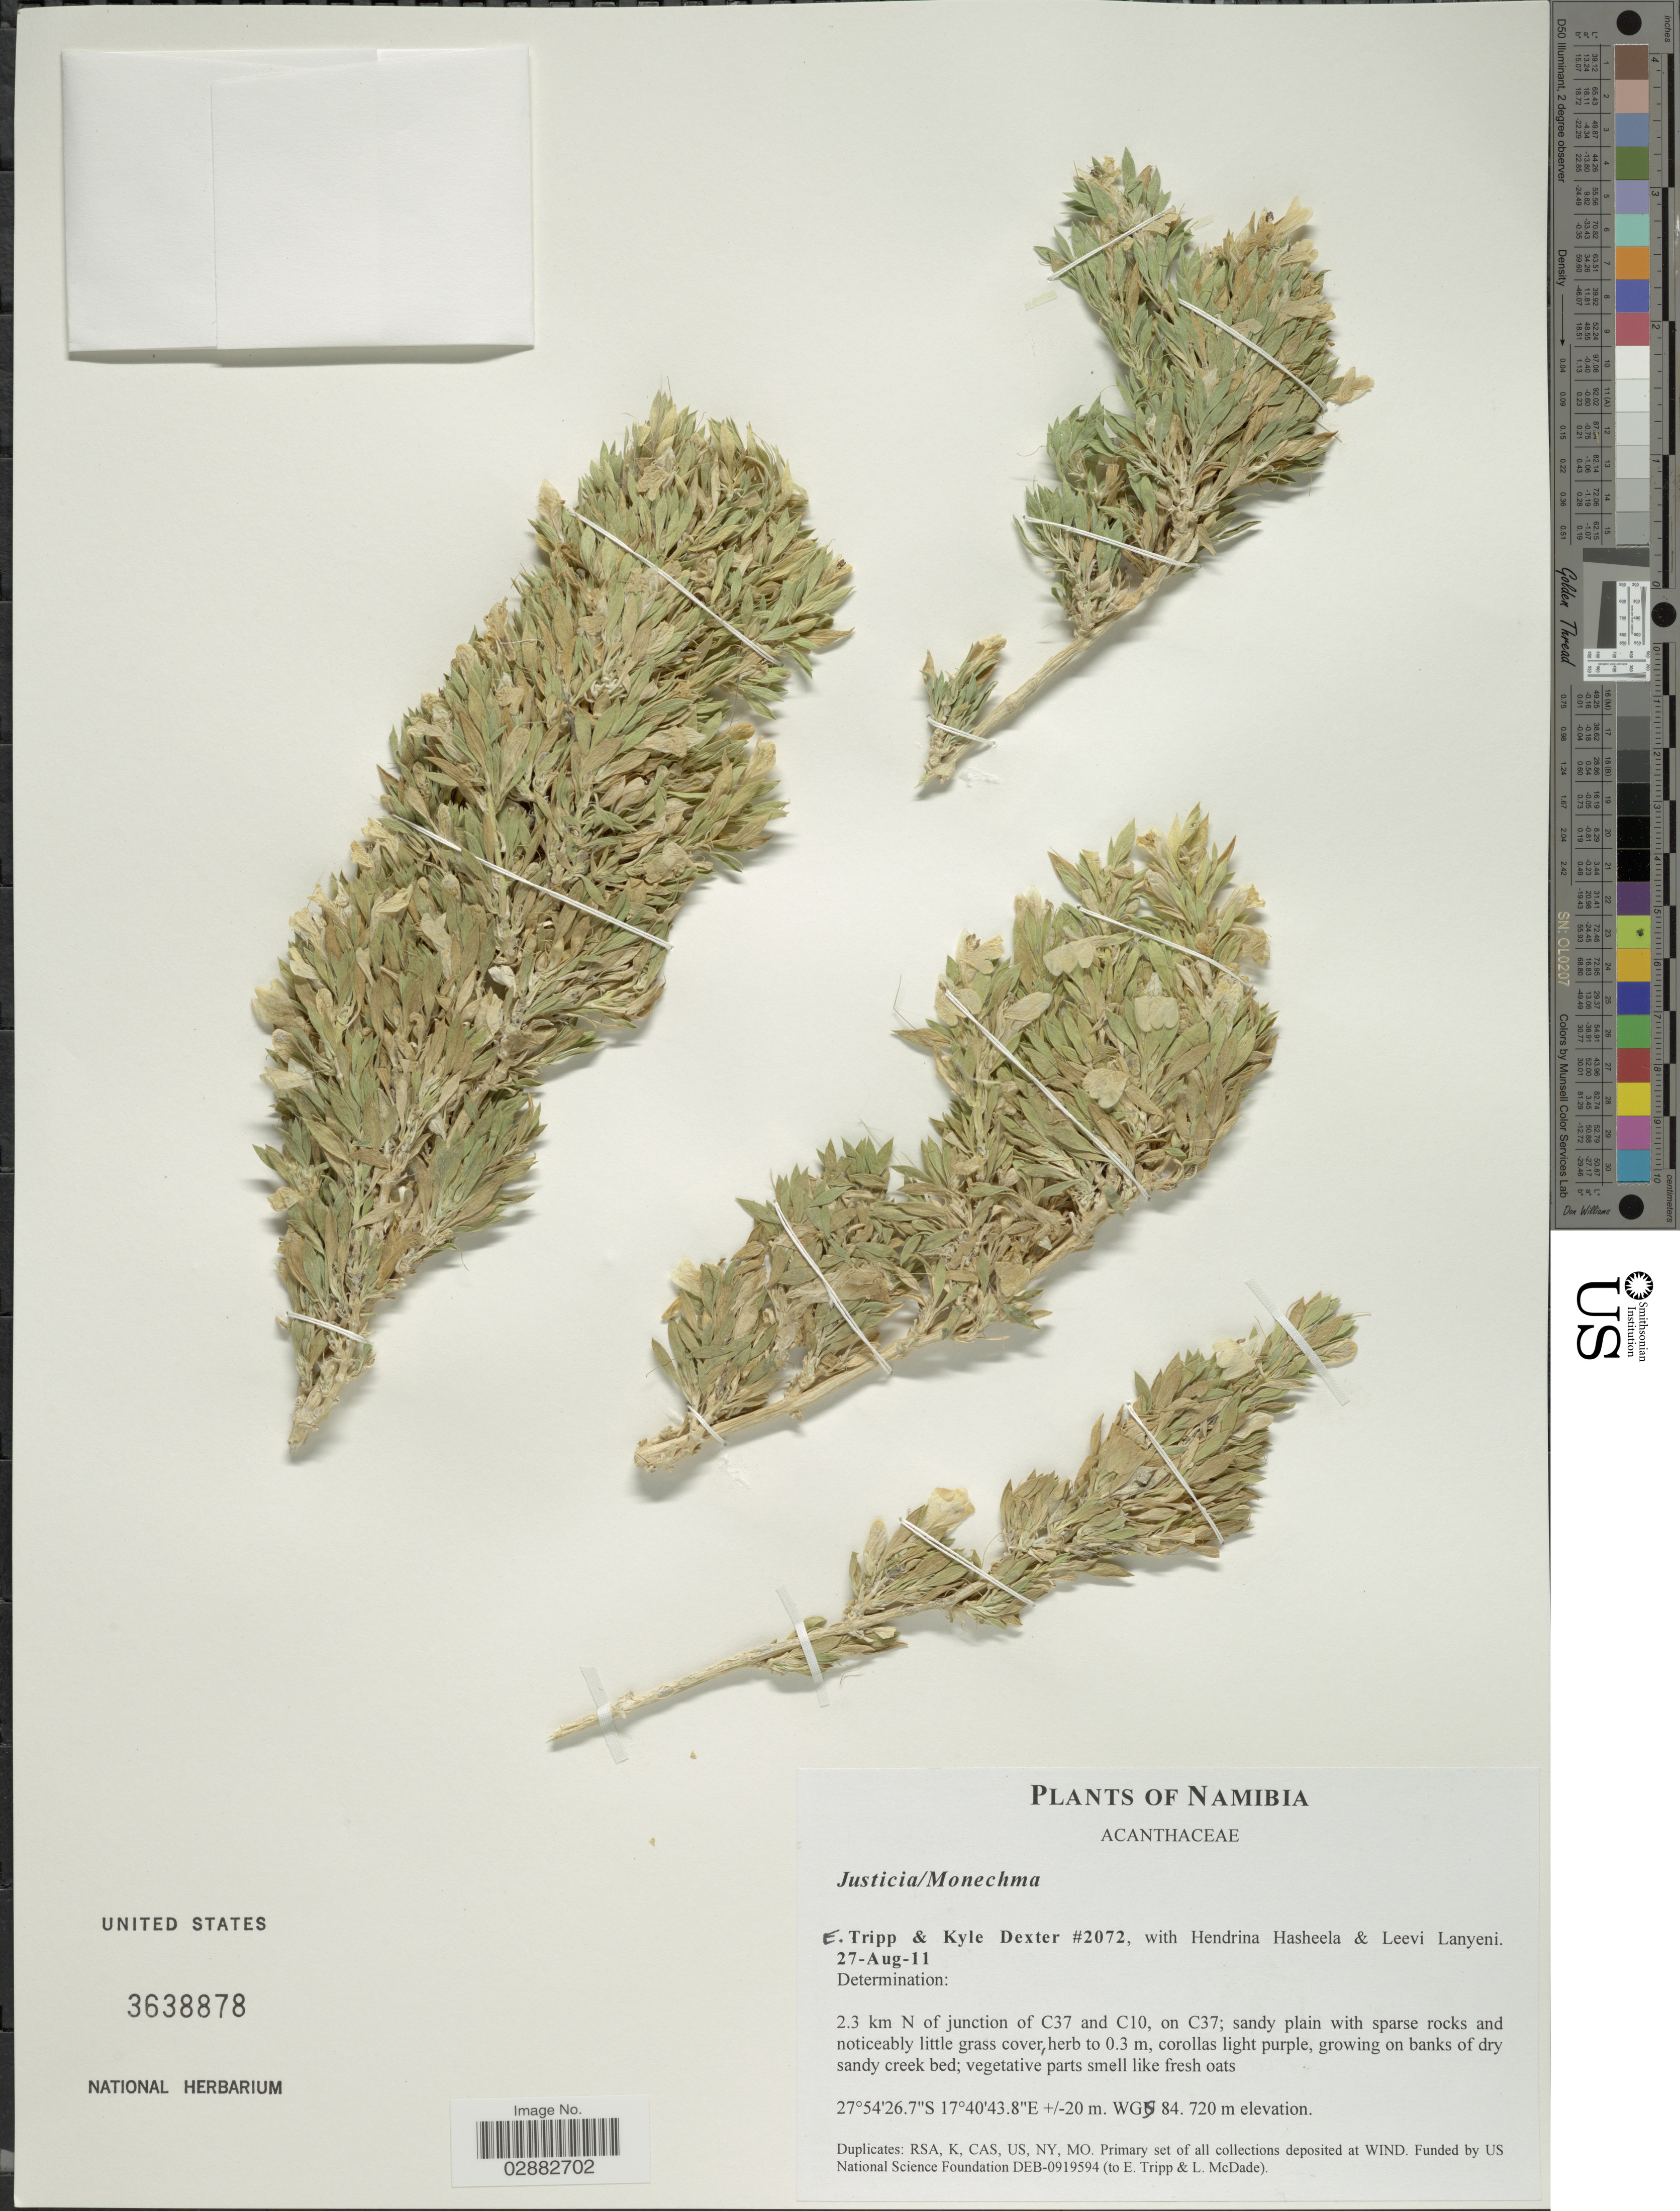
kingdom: Plantae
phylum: Tracheophyta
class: Magnoliopsida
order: Lamiales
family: Acanthaceae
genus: Justicia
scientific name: Justicia sp.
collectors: E. Tripp, K. Dexter, H. Hasheela & L. Lanyeni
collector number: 2072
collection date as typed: Transcribed d/m/y: 27/8/11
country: Namibia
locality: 2.3 km N of junction of C37 and C10, on C37.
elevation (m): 720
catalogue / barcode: US 3638878